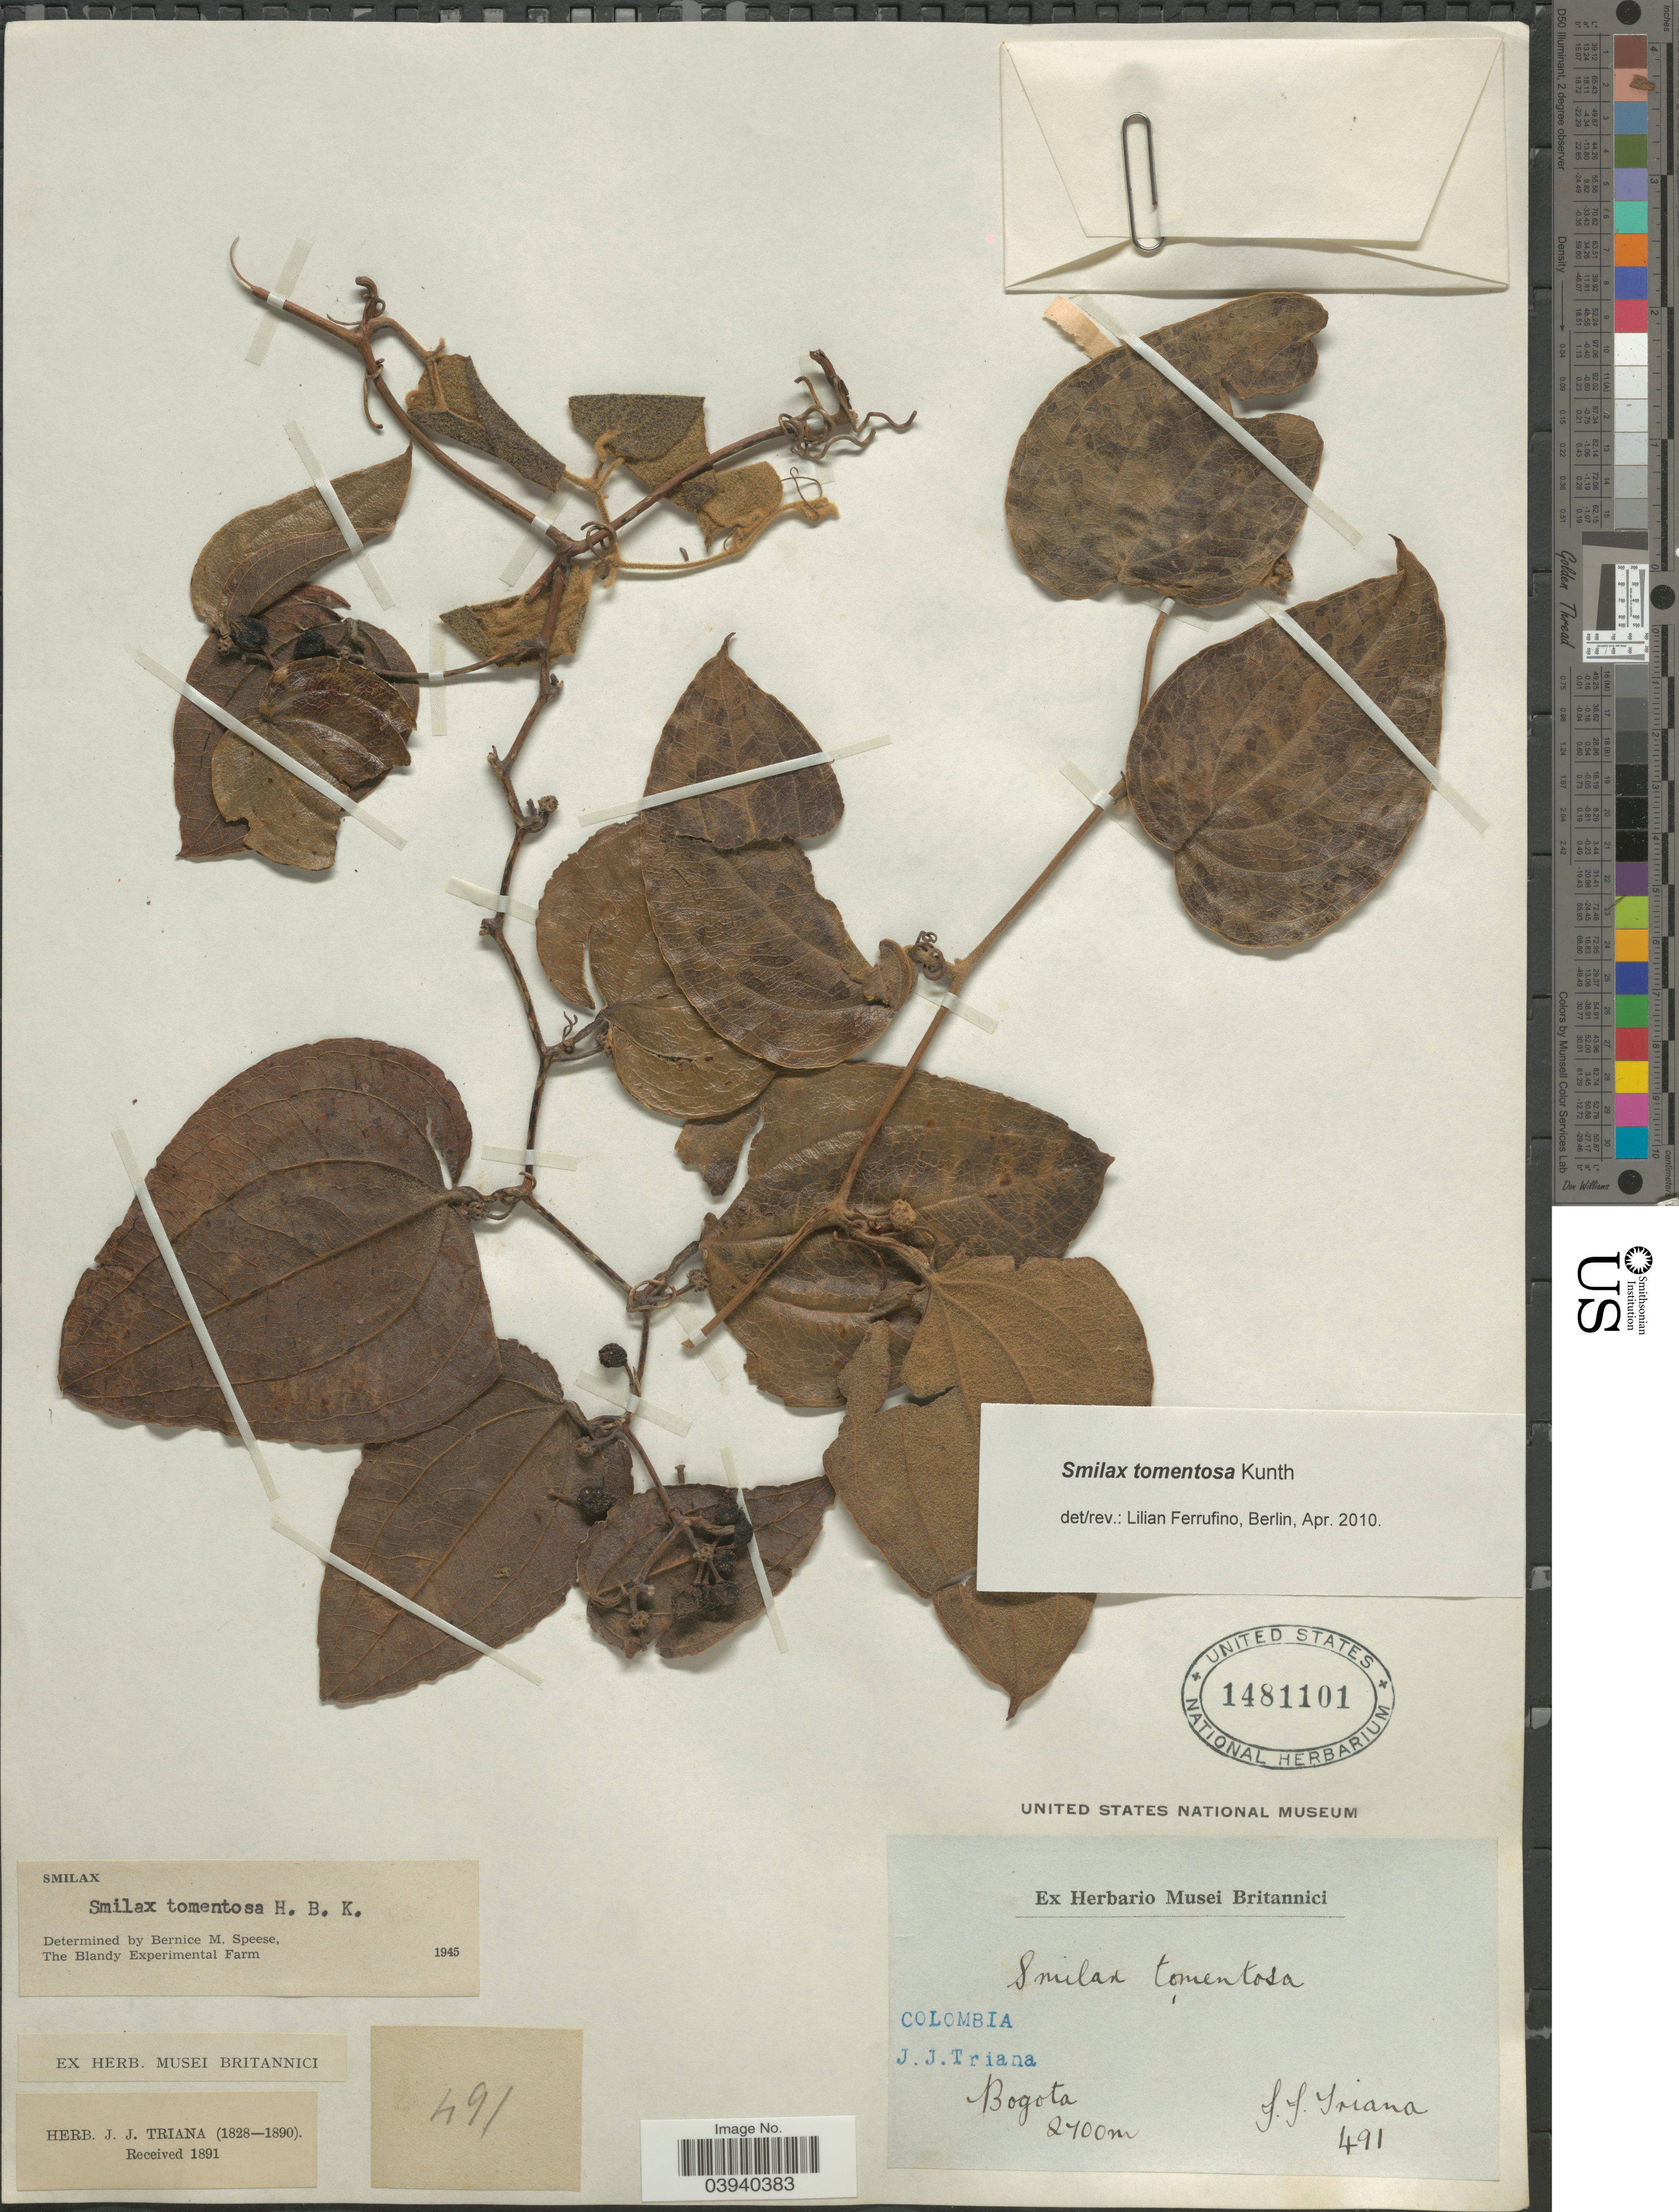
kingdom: Plantae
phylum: Tracheophyta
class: Liliopsida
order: Liliales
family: Smilacaceae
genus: Smilax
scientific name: Smilax tomentosa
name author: Kunth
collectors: J. J. Triana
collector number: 491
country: Colombia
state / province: Bogota D.C.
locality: Bogota.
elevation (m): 2700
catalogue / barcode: US 1481101